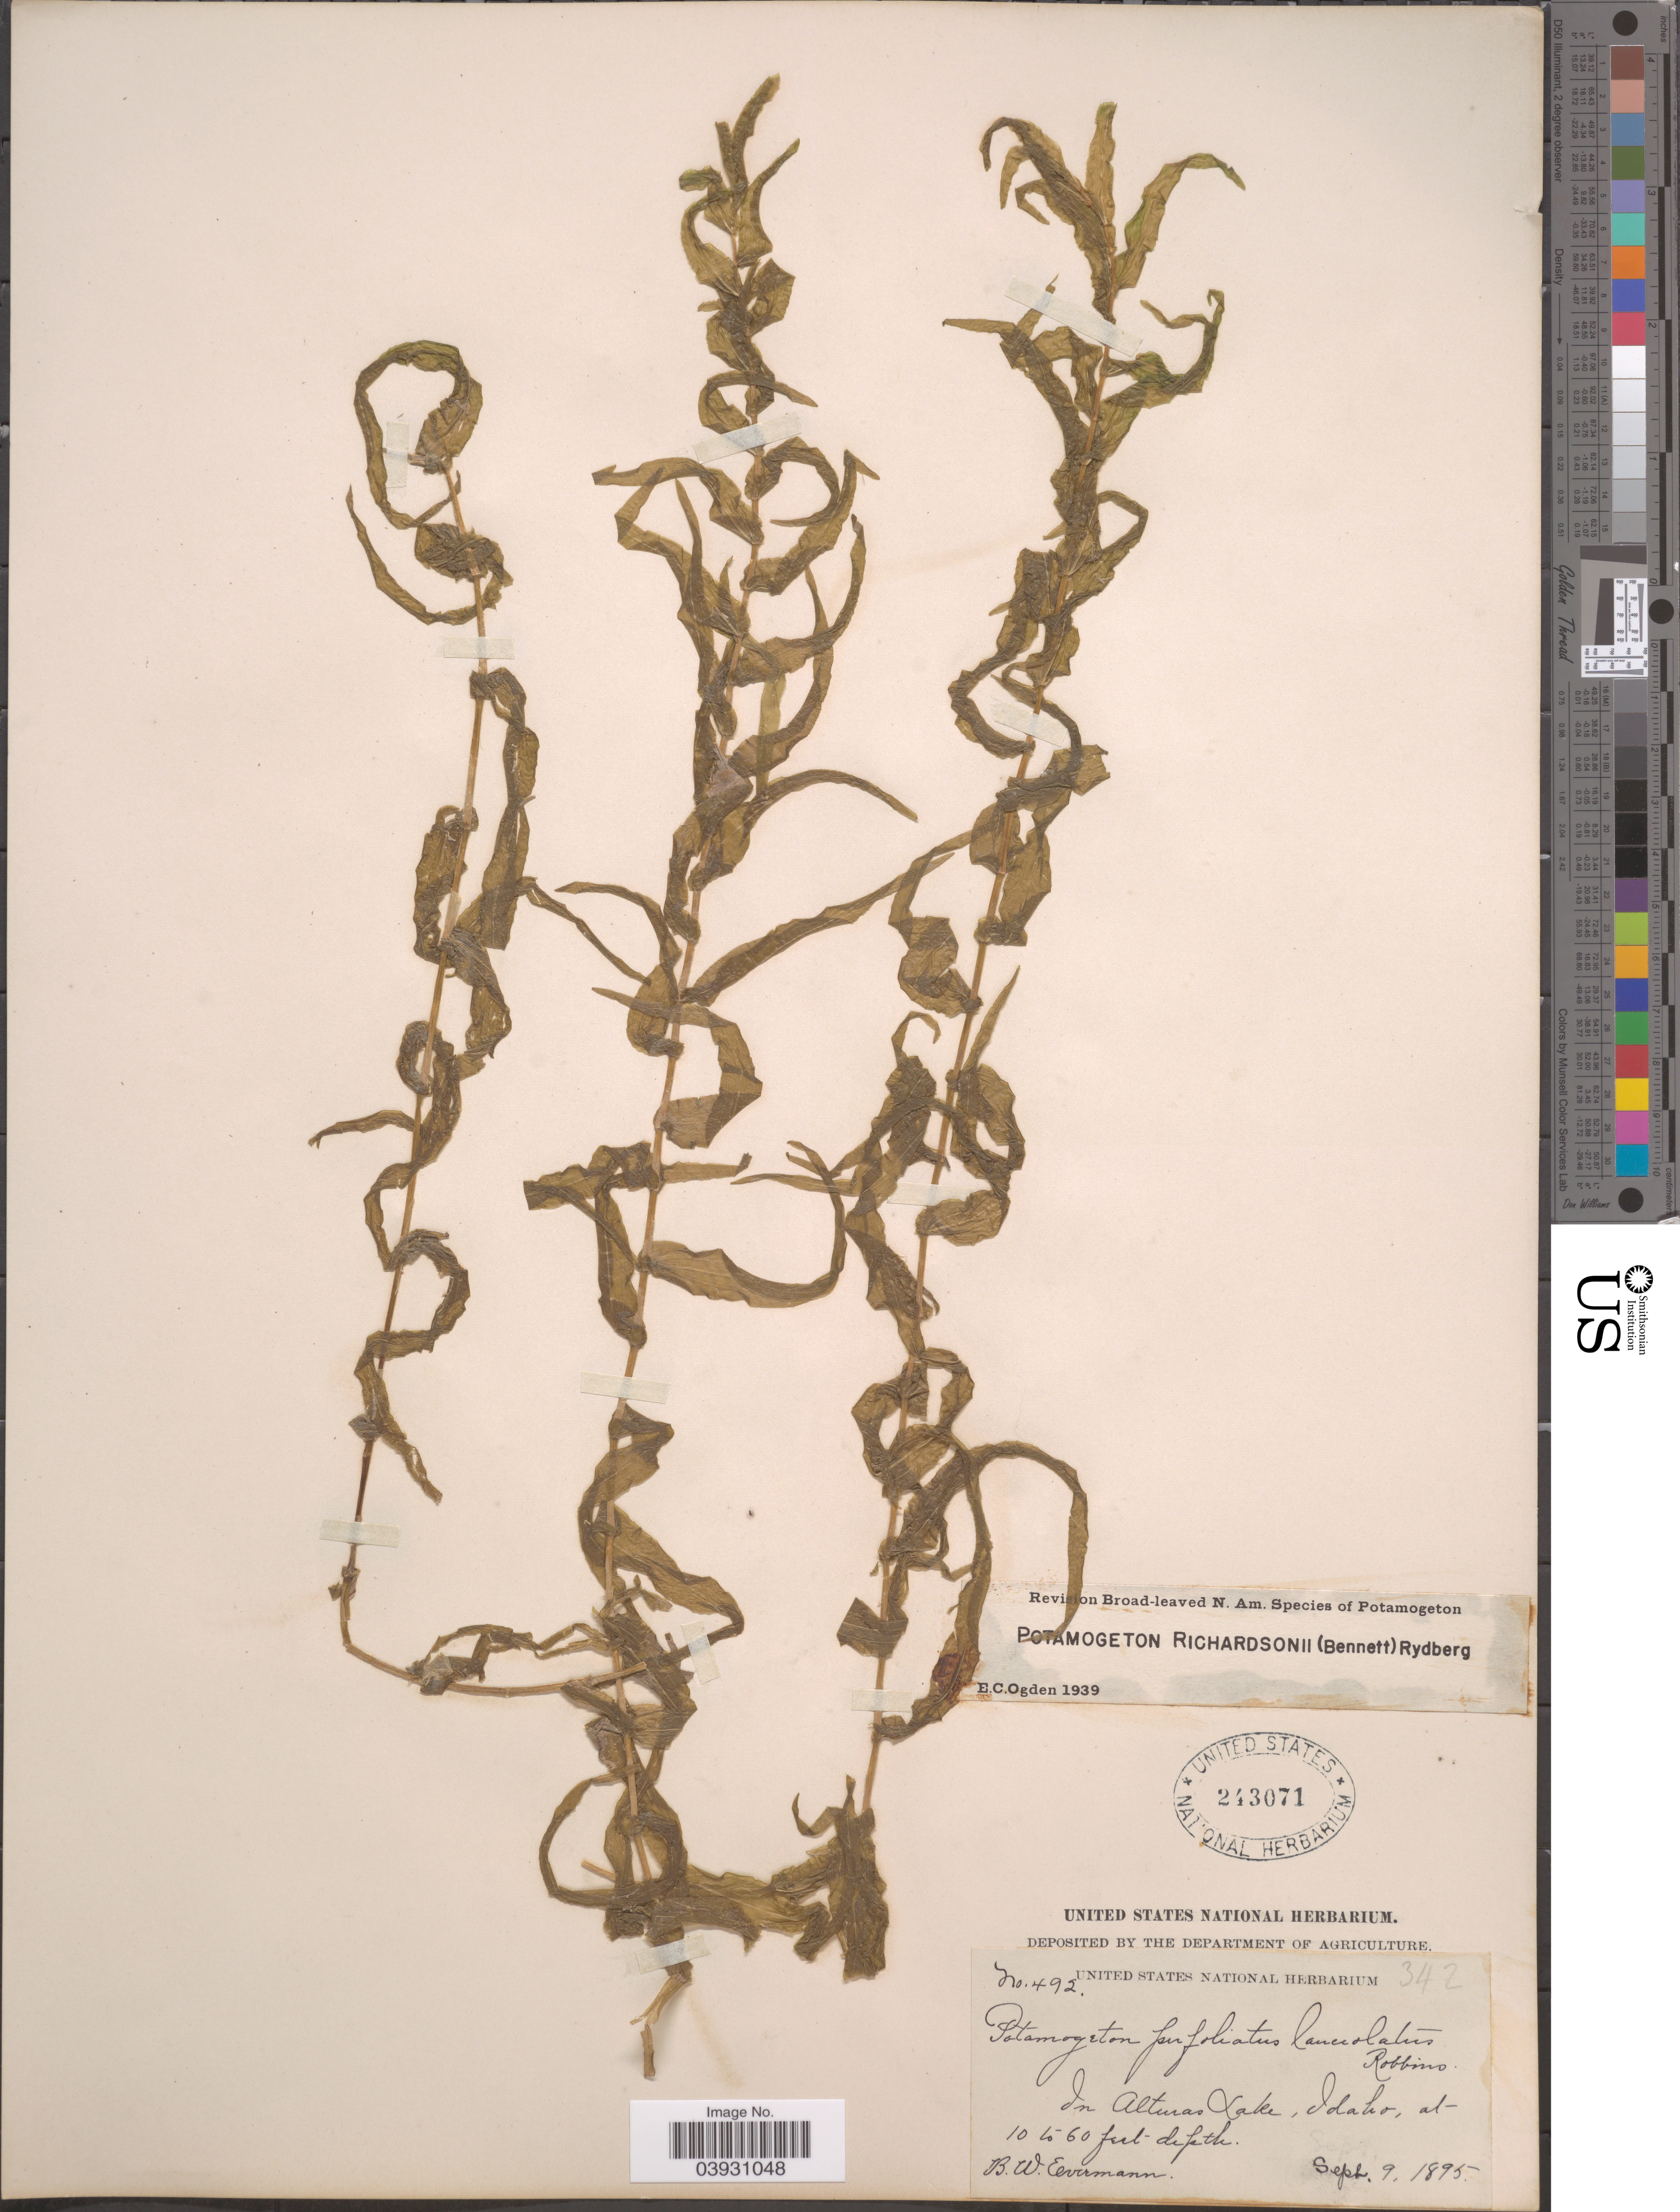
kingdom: Plantae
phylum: Tracheophyta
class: Liliopsida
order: Alismatales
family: Potamogetonaceae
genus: Potamogeton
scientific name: Potamogeton richardsonii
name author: (A.W. Benn.) Rydb.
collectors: B. W. Evermann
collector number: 492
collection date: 1895-09-09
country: United States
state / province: Idaho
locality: In Alturas Lake.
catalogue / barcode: US 243071